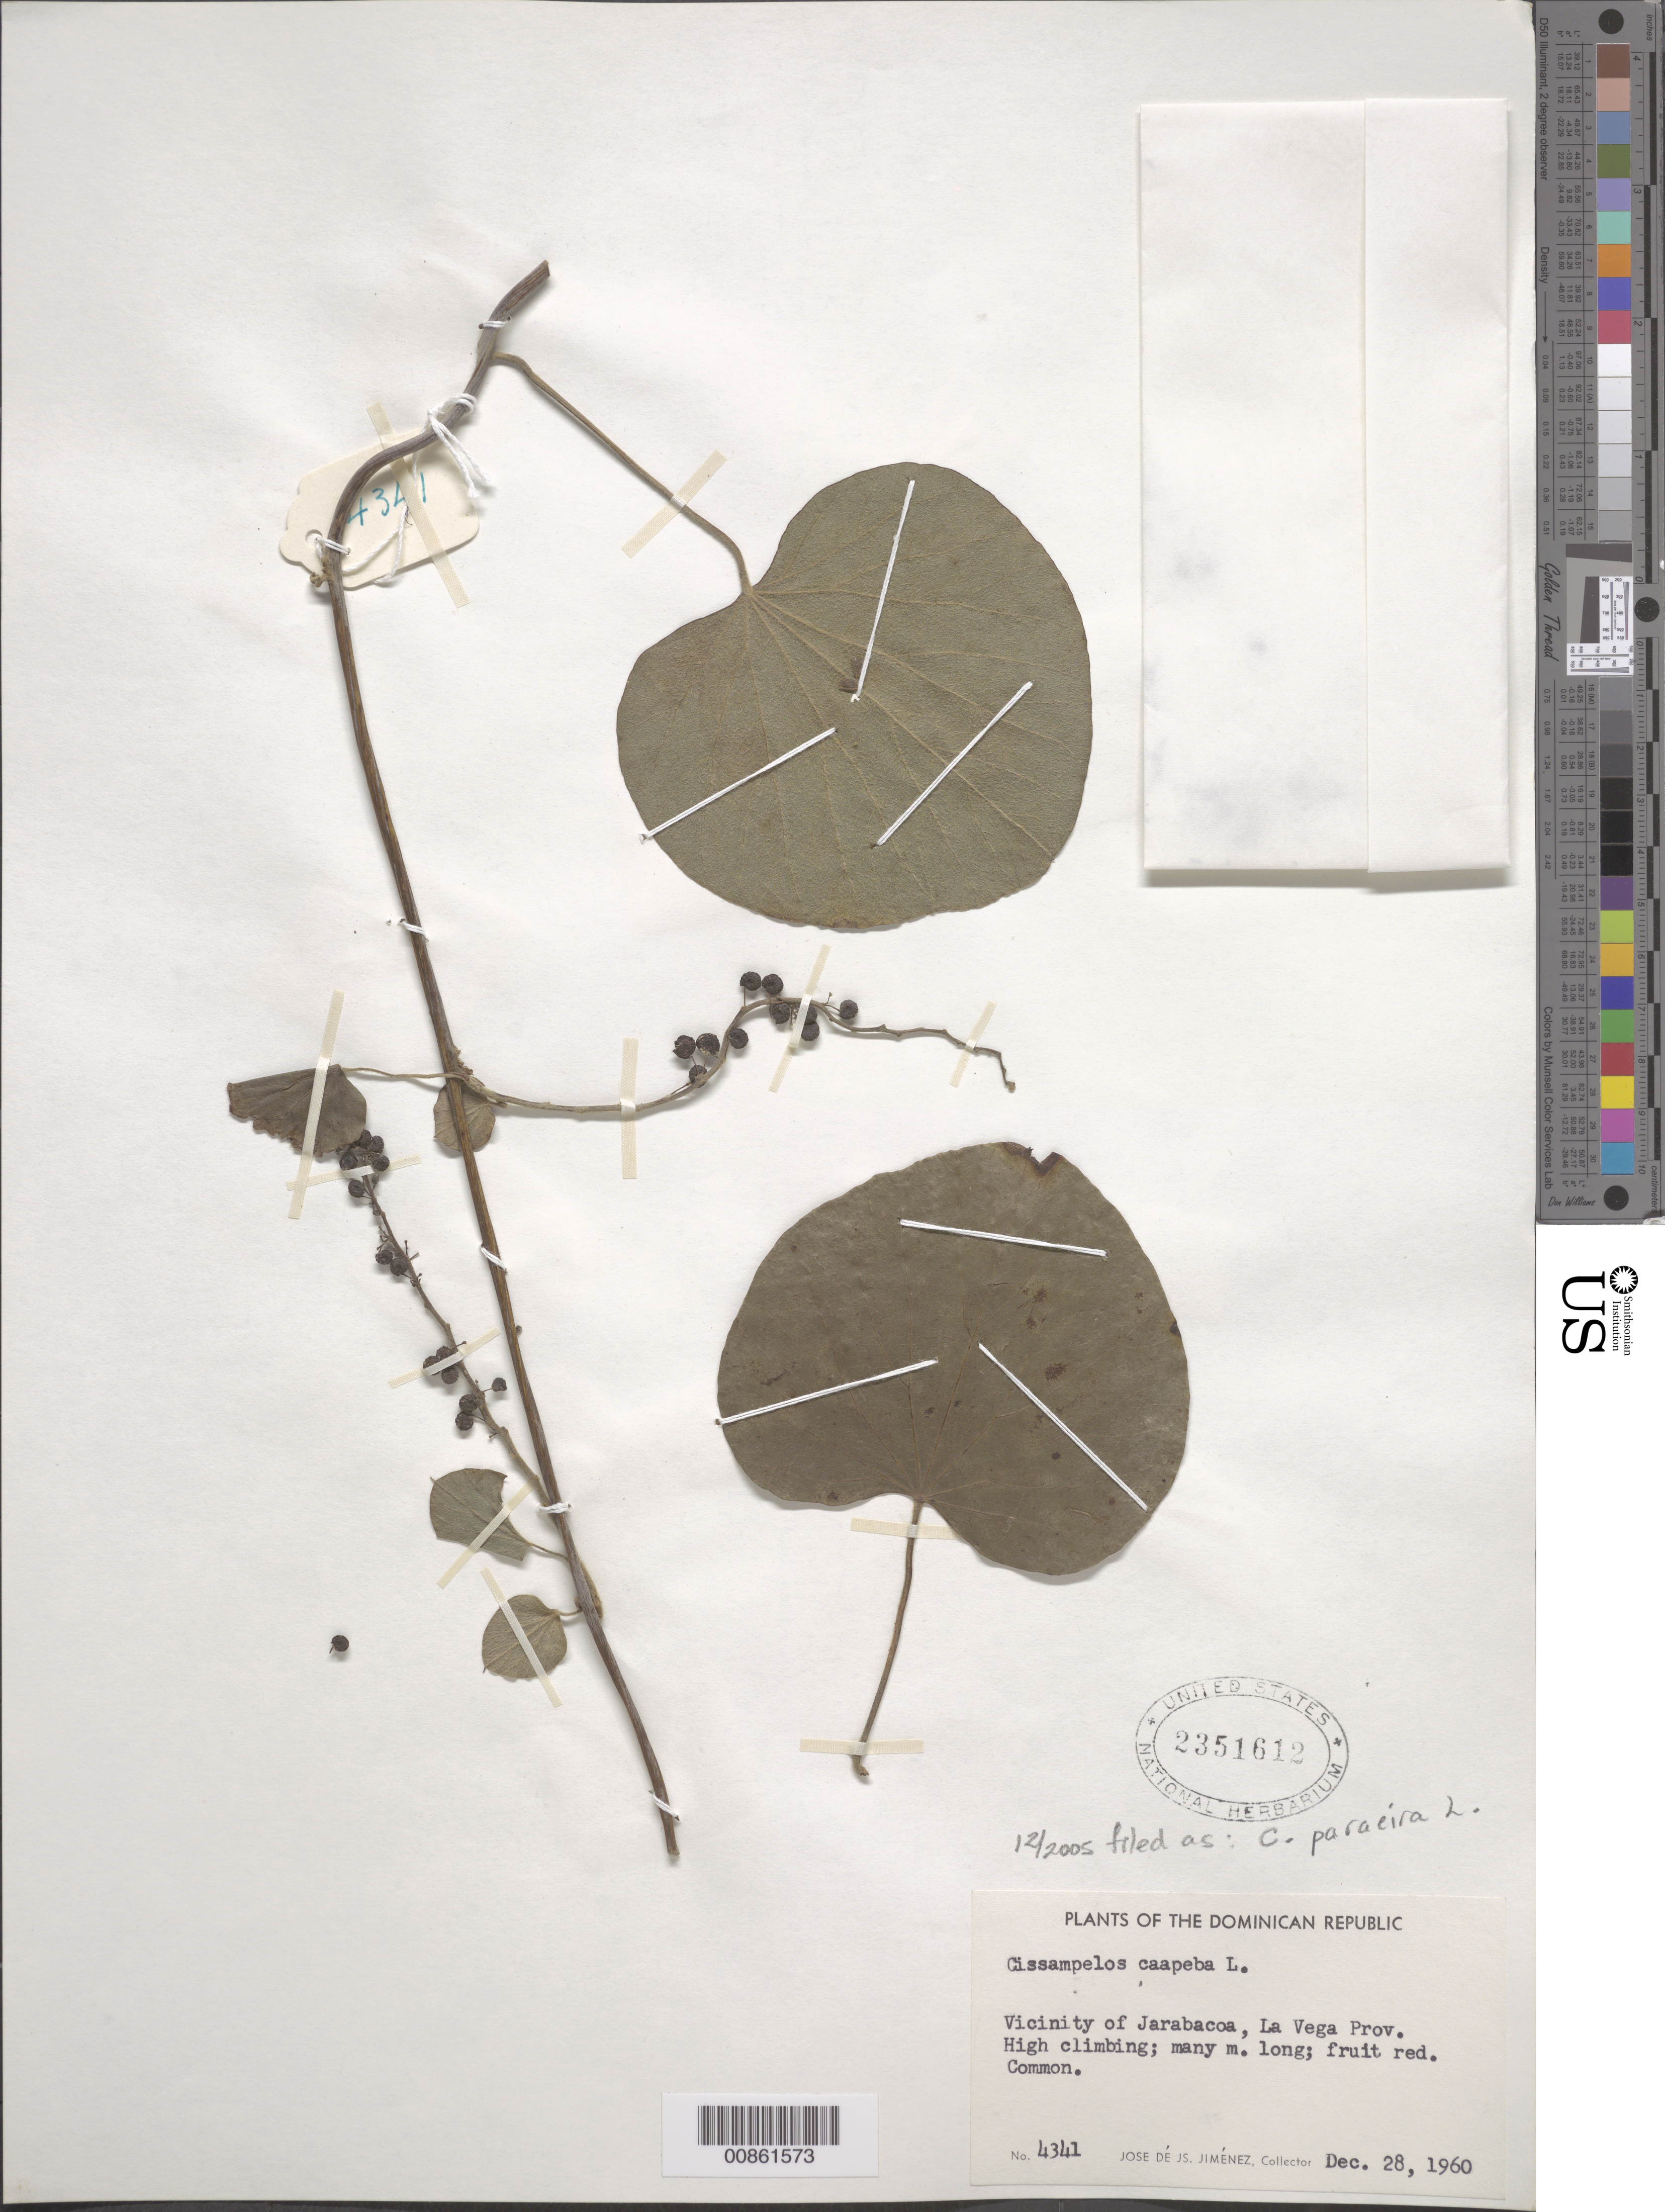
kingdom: Plantae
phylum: Tracheophyta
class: Magnoliopsida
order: Ranunculales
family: Menispermaceae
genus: Cissampelos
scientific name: Cissampelos pareira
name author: L.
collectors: J. J. Jiménez Almonte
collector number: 4341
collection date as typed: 28 Dec 1960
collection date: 1960-12-28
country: Dominican Republic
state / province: La Vega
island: Hispaniola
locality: Vicinity of Jarabacoa.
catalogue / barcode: US 2351612